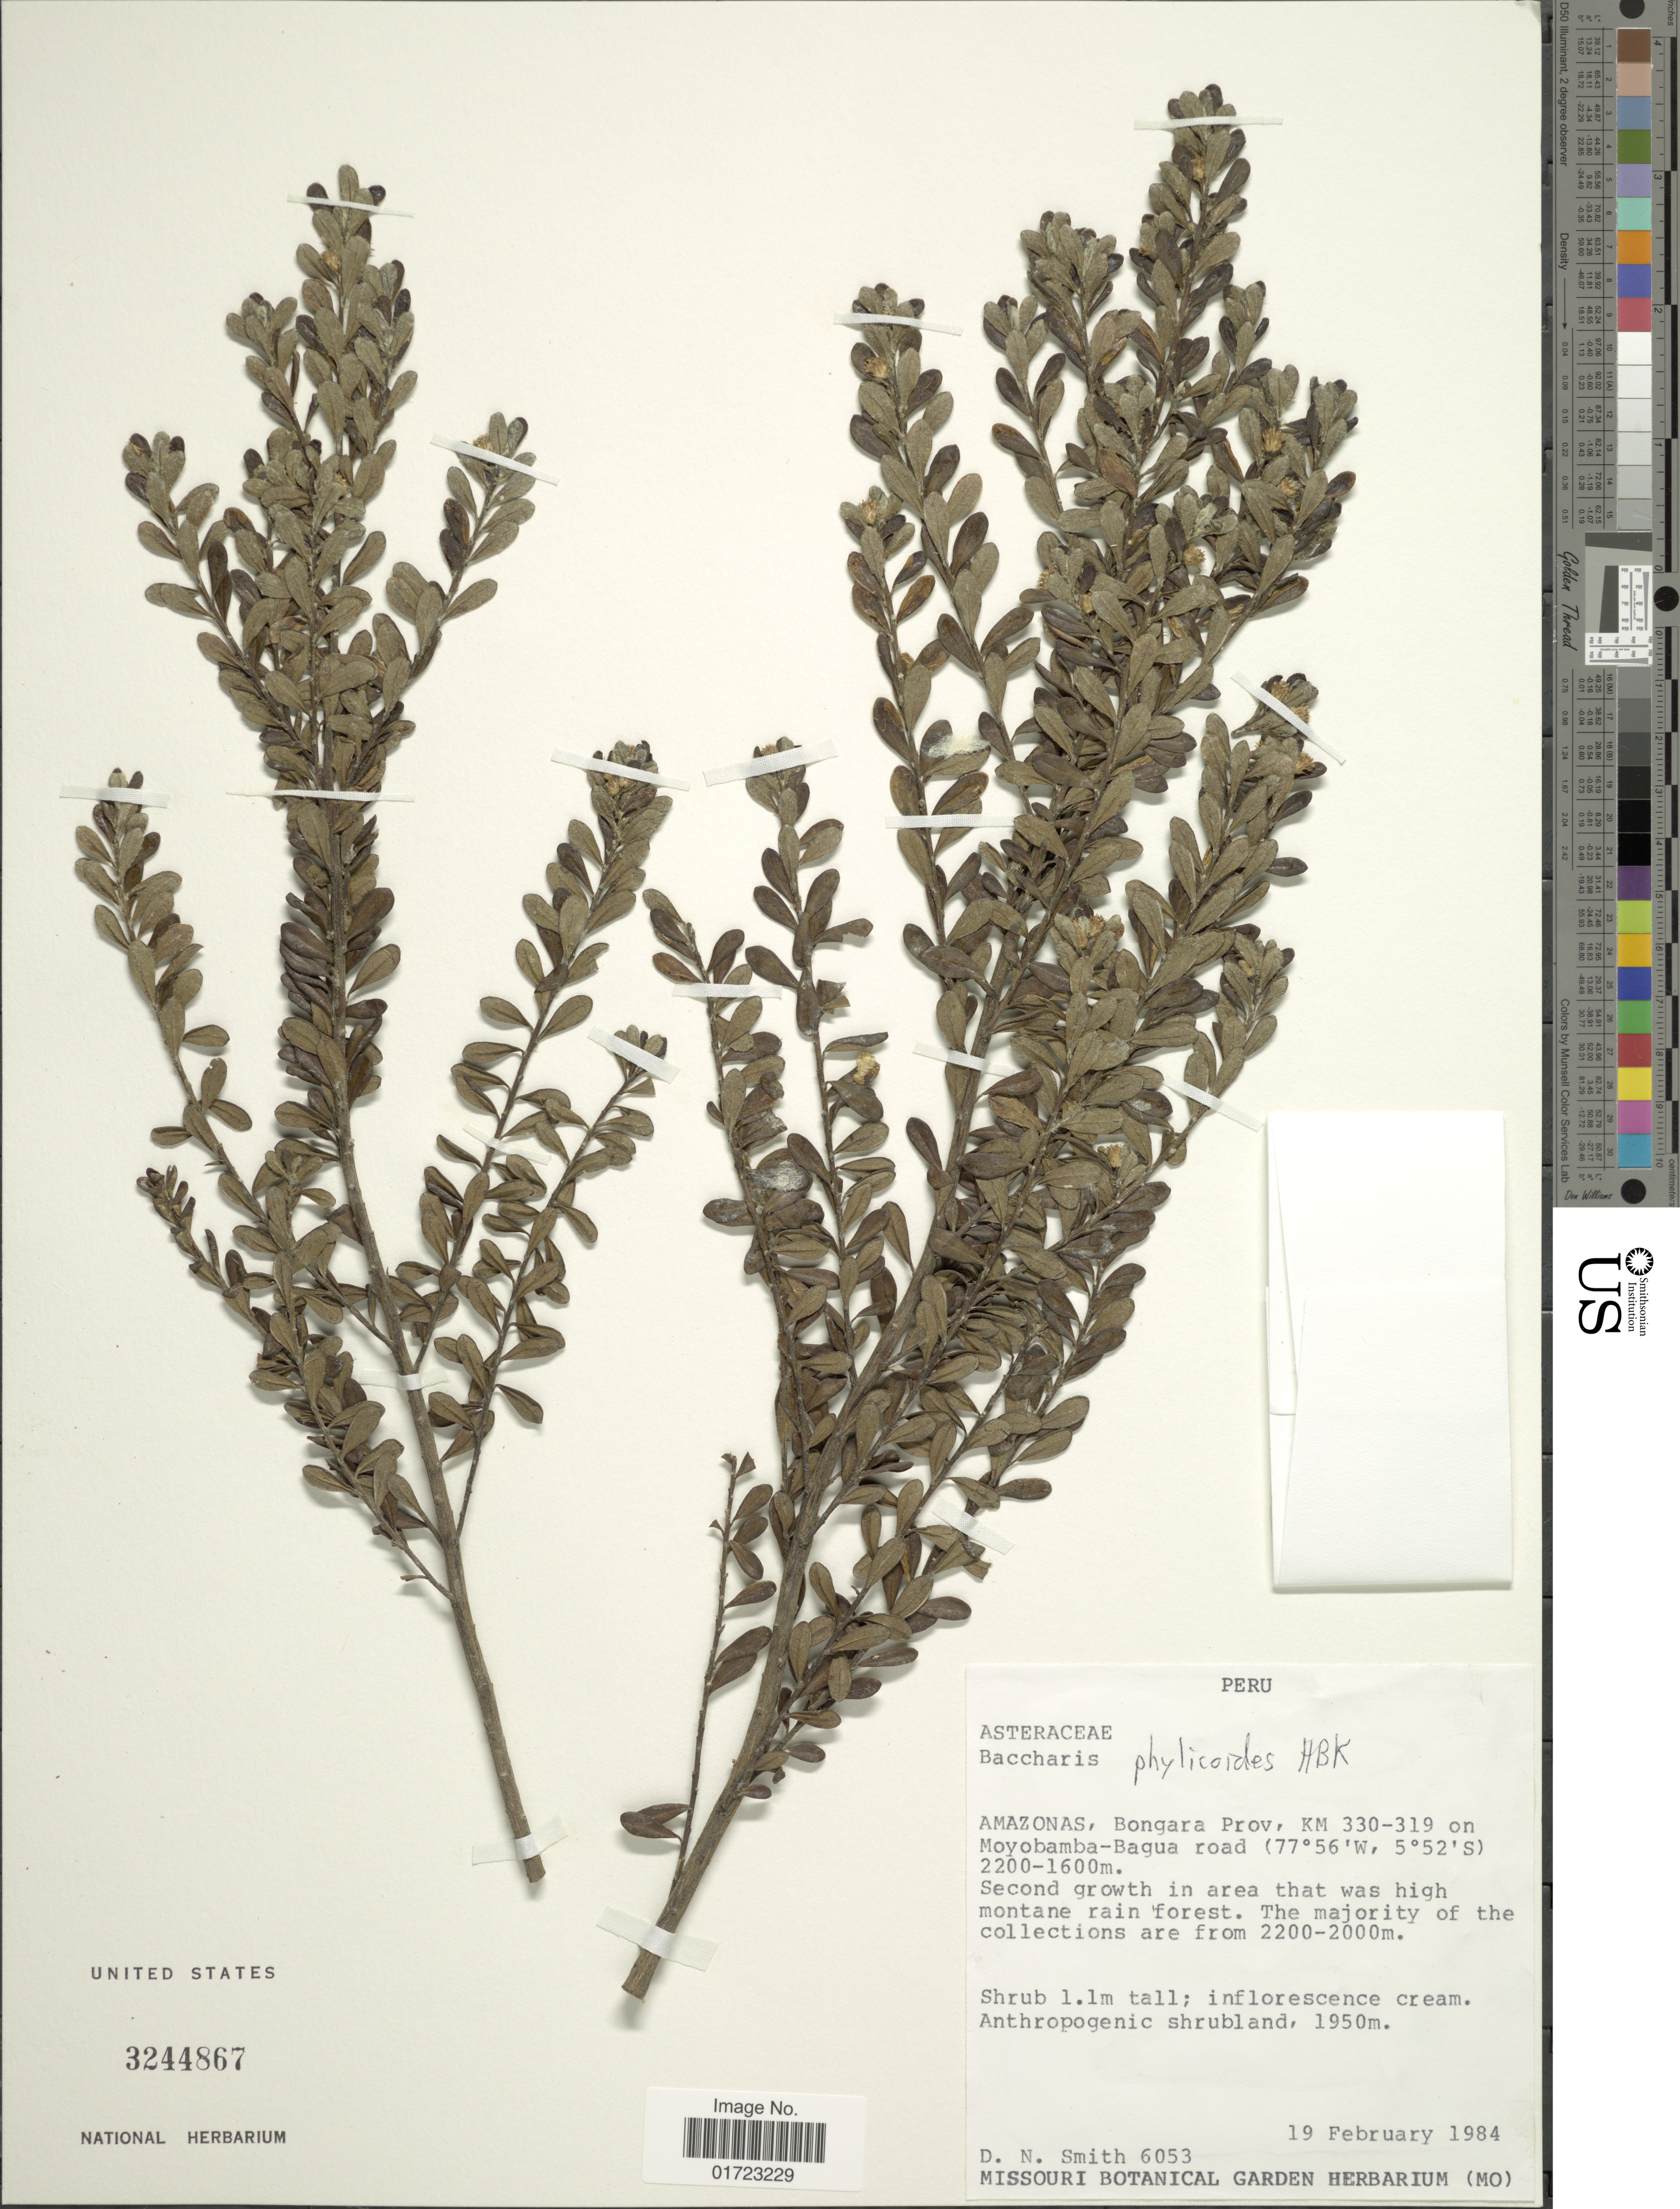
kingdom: Plantae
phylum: Tracheophyta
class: Magnoliopsida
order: Asterales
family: Asteraceae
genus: Baccharis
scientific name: Baccharis phylicoides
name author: Kunth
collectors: D. Smith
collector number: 6053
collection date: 1984-02-19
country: Peru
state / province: Amazonas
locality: Amazonas, Bongara Prov. Km 330-319 Moyobamba-Bahua road.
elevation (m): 1600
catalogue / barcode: US 3244867